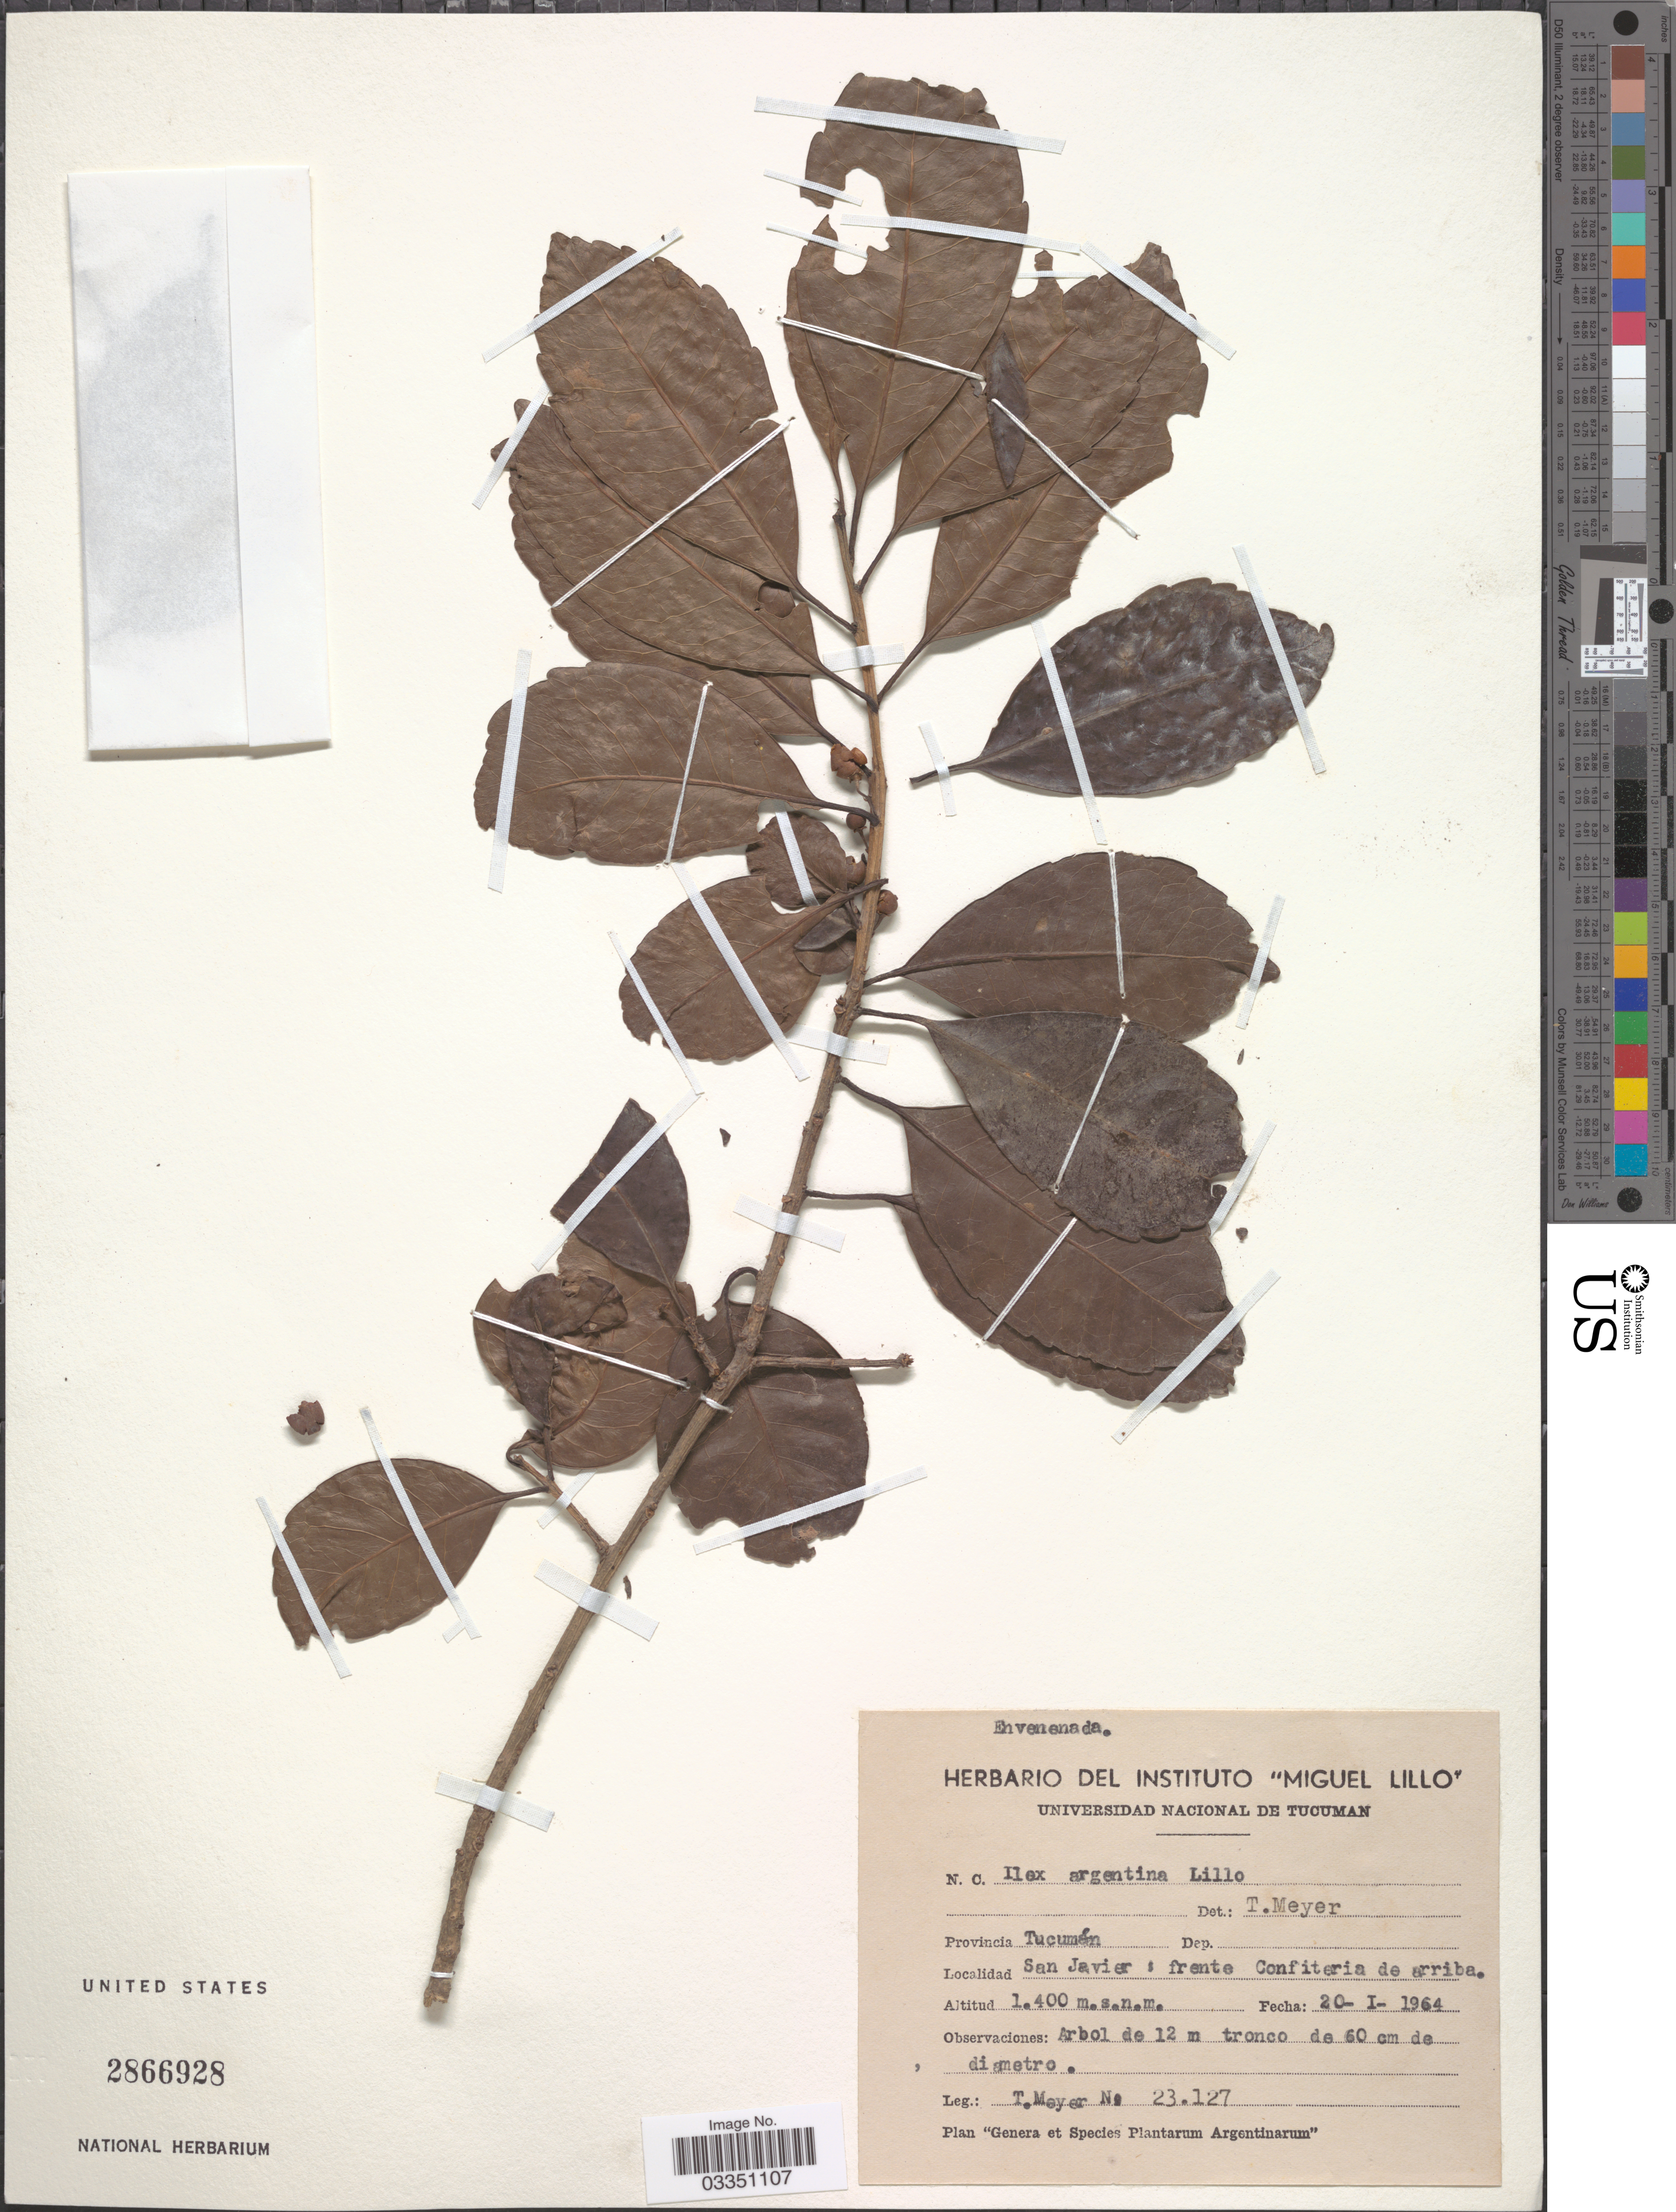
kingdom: Plantae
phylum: Tracheophyta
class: Magnoliopsida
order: Aquifoliales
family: Aquifoliaceae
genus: Ilex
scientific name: Ilex argentina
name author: Lillo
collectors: T. Meyer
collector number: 23127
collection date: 1964-01-20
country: Argentina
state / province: Tucuman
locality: San Javier : frente Confiteria de arriba.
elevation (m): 1400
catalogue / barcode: US 2866928